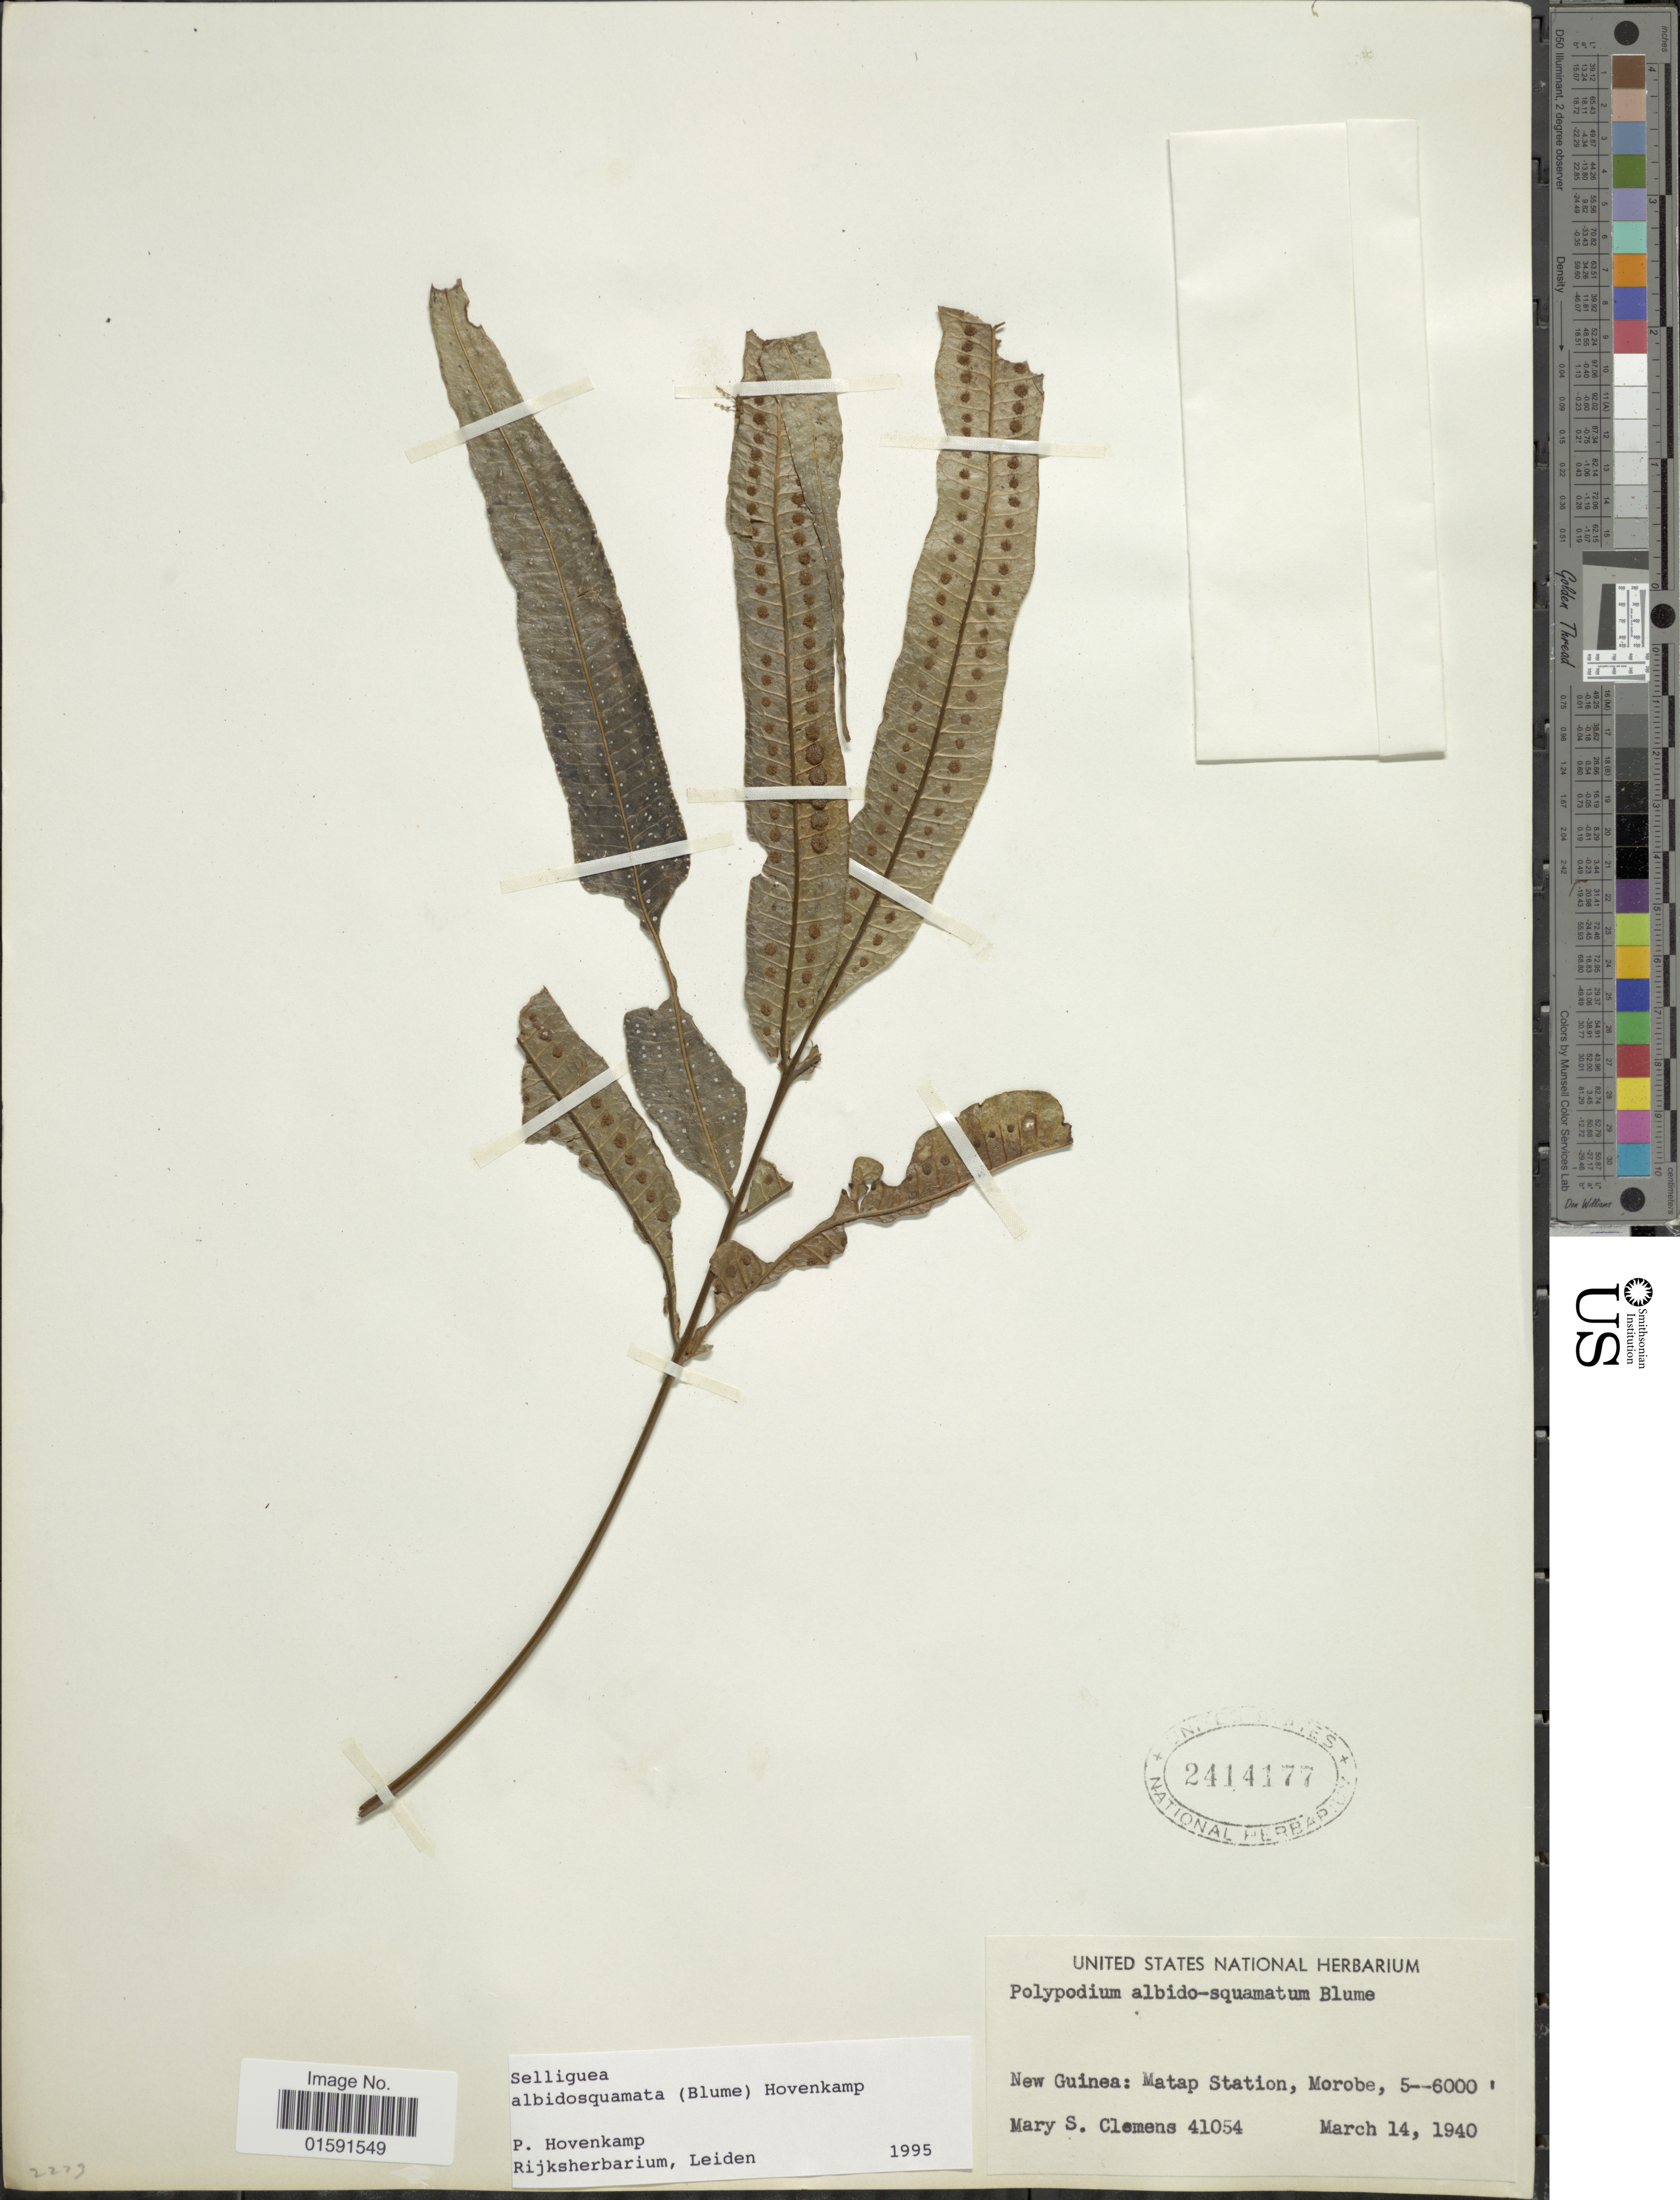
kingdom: Plantae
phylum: Tracheophyta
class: Polypodiopsida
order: Polypodiales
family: Polypodiaceae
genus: Selliguea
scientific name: Selliguea albidosquamata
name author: (Blume) Parris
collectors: M. S. Clemens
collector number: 41054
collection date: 1940-03-14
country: Papua New Guinea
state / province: Morobe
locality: New Guinea: Matap Station, Morobe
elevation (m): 1524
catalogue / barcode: US 2414177